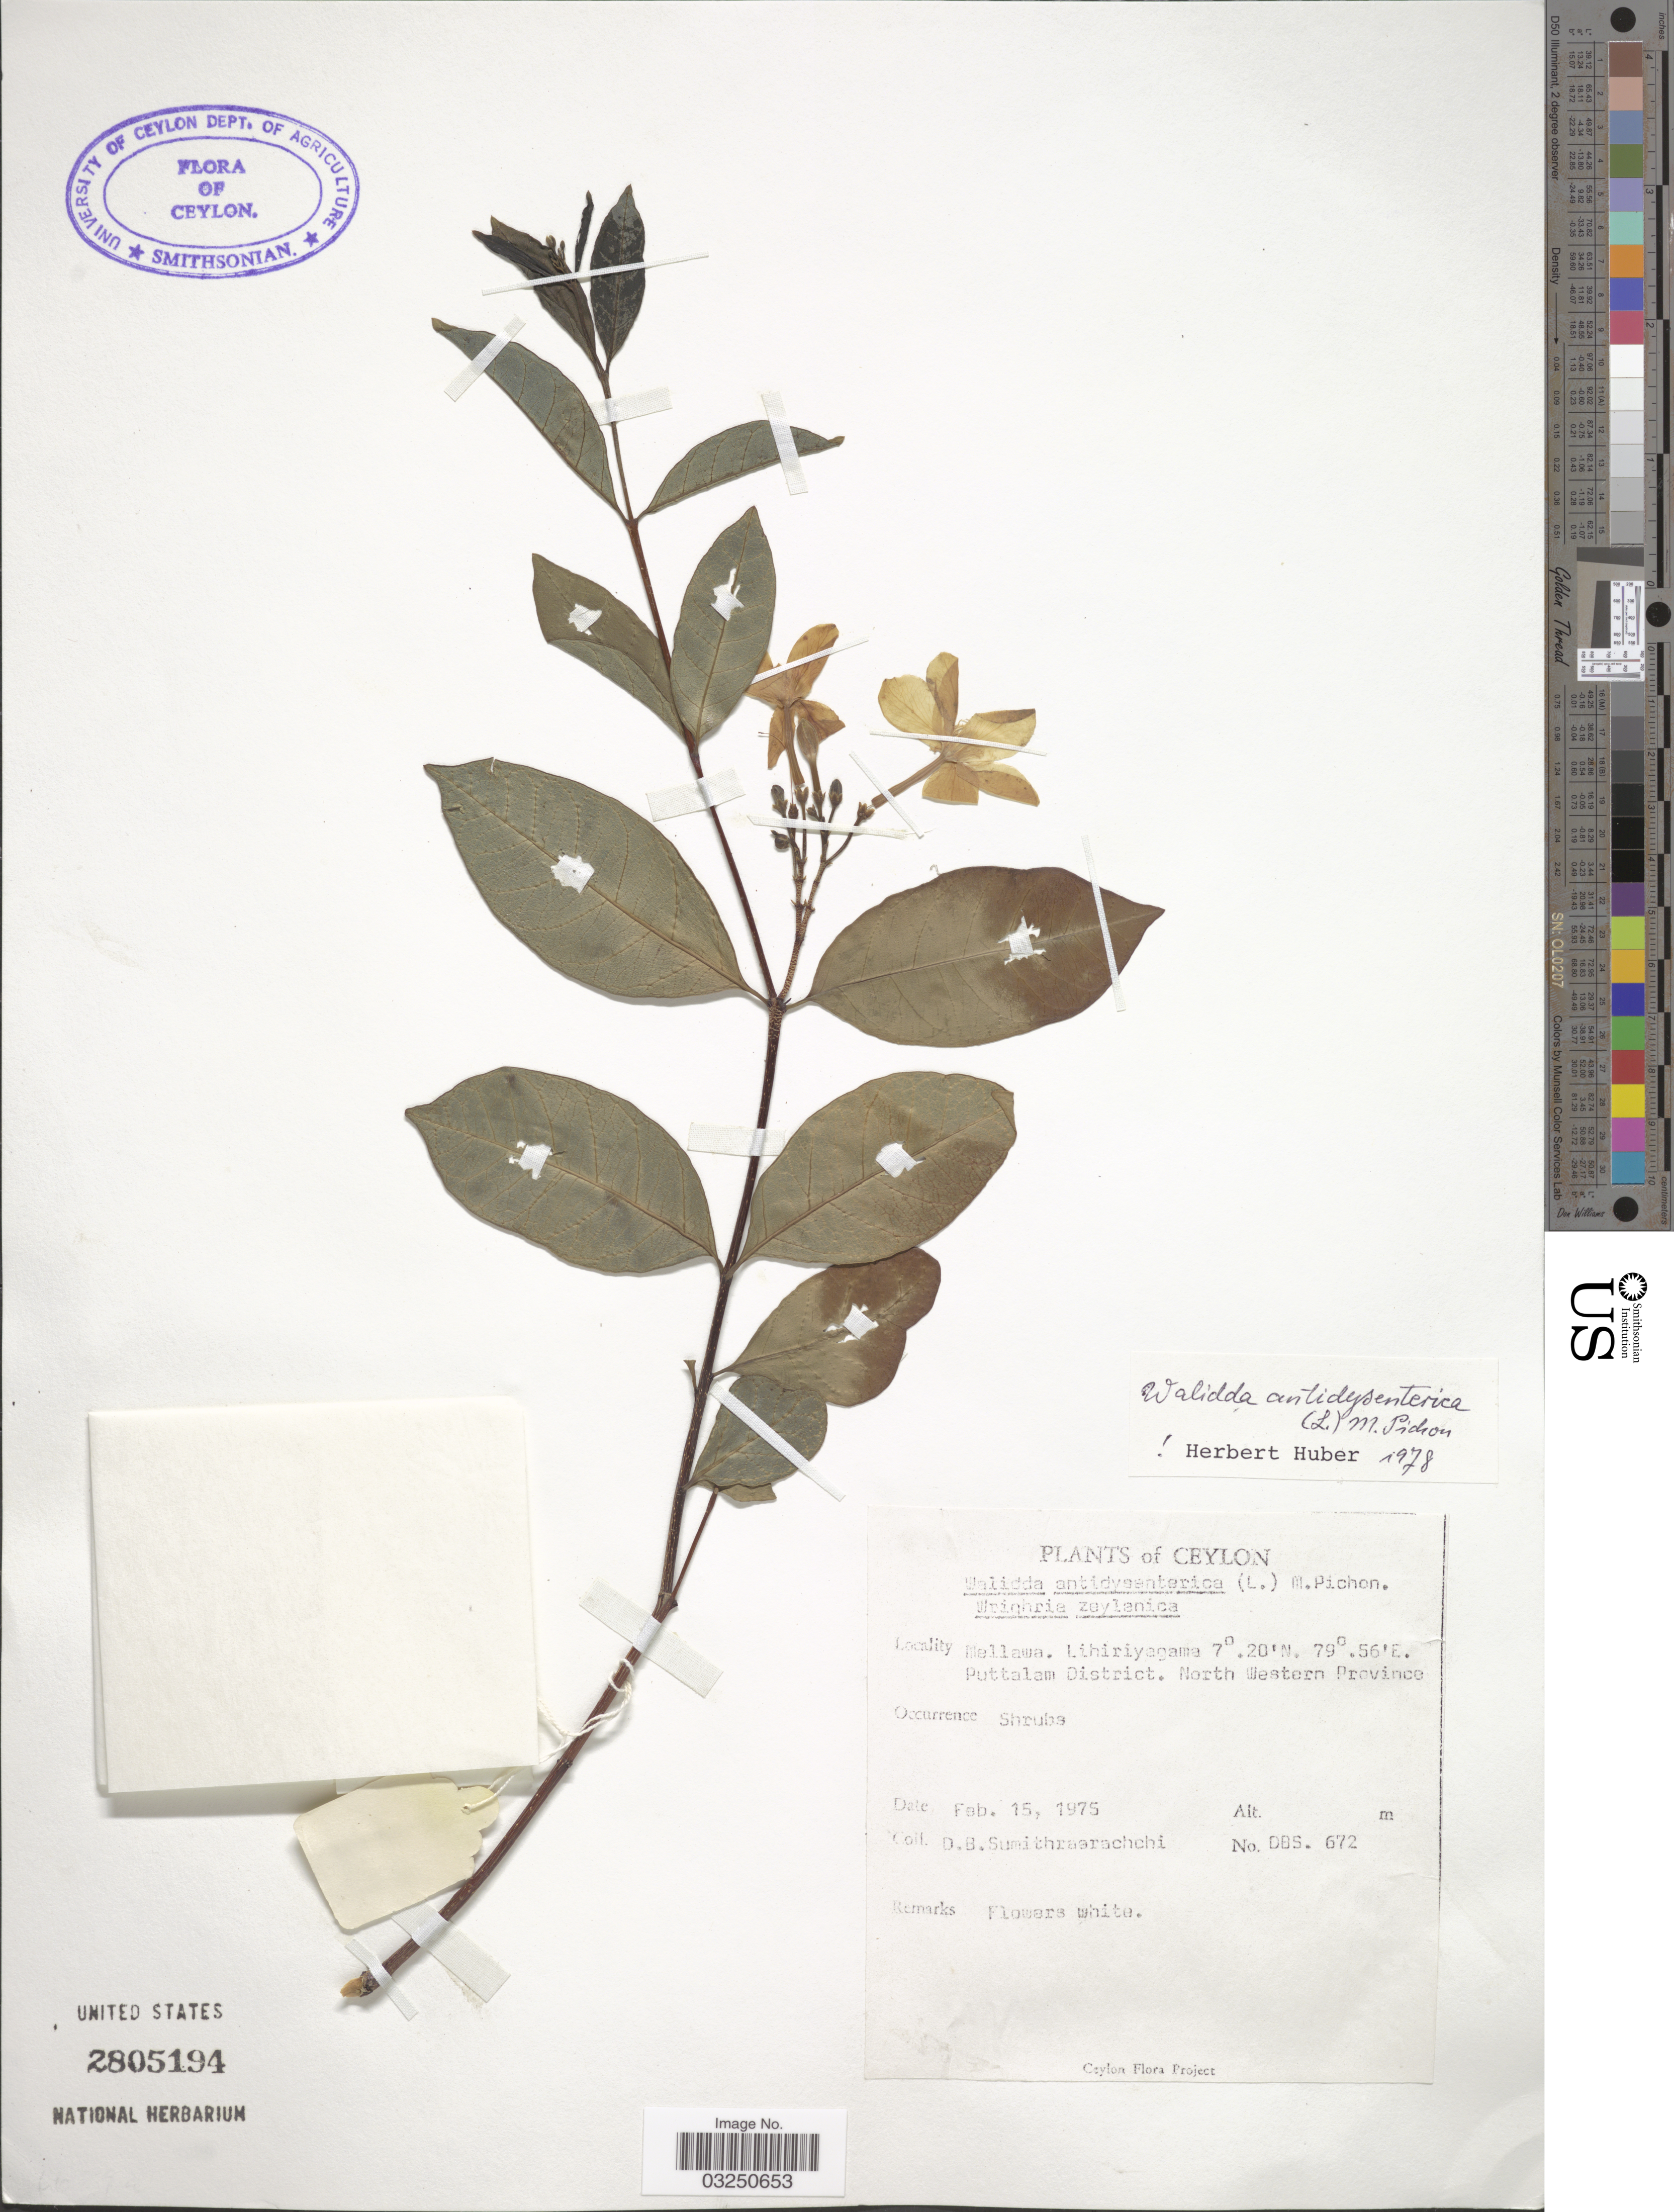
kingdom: Plantae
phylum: Tracheophyta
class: Magnoliopsida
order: Gentianales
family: Apocynaceae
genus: Wrightia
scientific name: Wrightia antidysenterica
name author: (L.) R. Br.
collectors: D. B. Sumithraarachchi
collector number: DBS. 672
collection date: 1975-02-15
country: Sri Lanka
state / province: North Western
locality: Ceylon. Mellawa. Lihiriyagama. Puttalam District.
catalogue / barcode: US 2805194